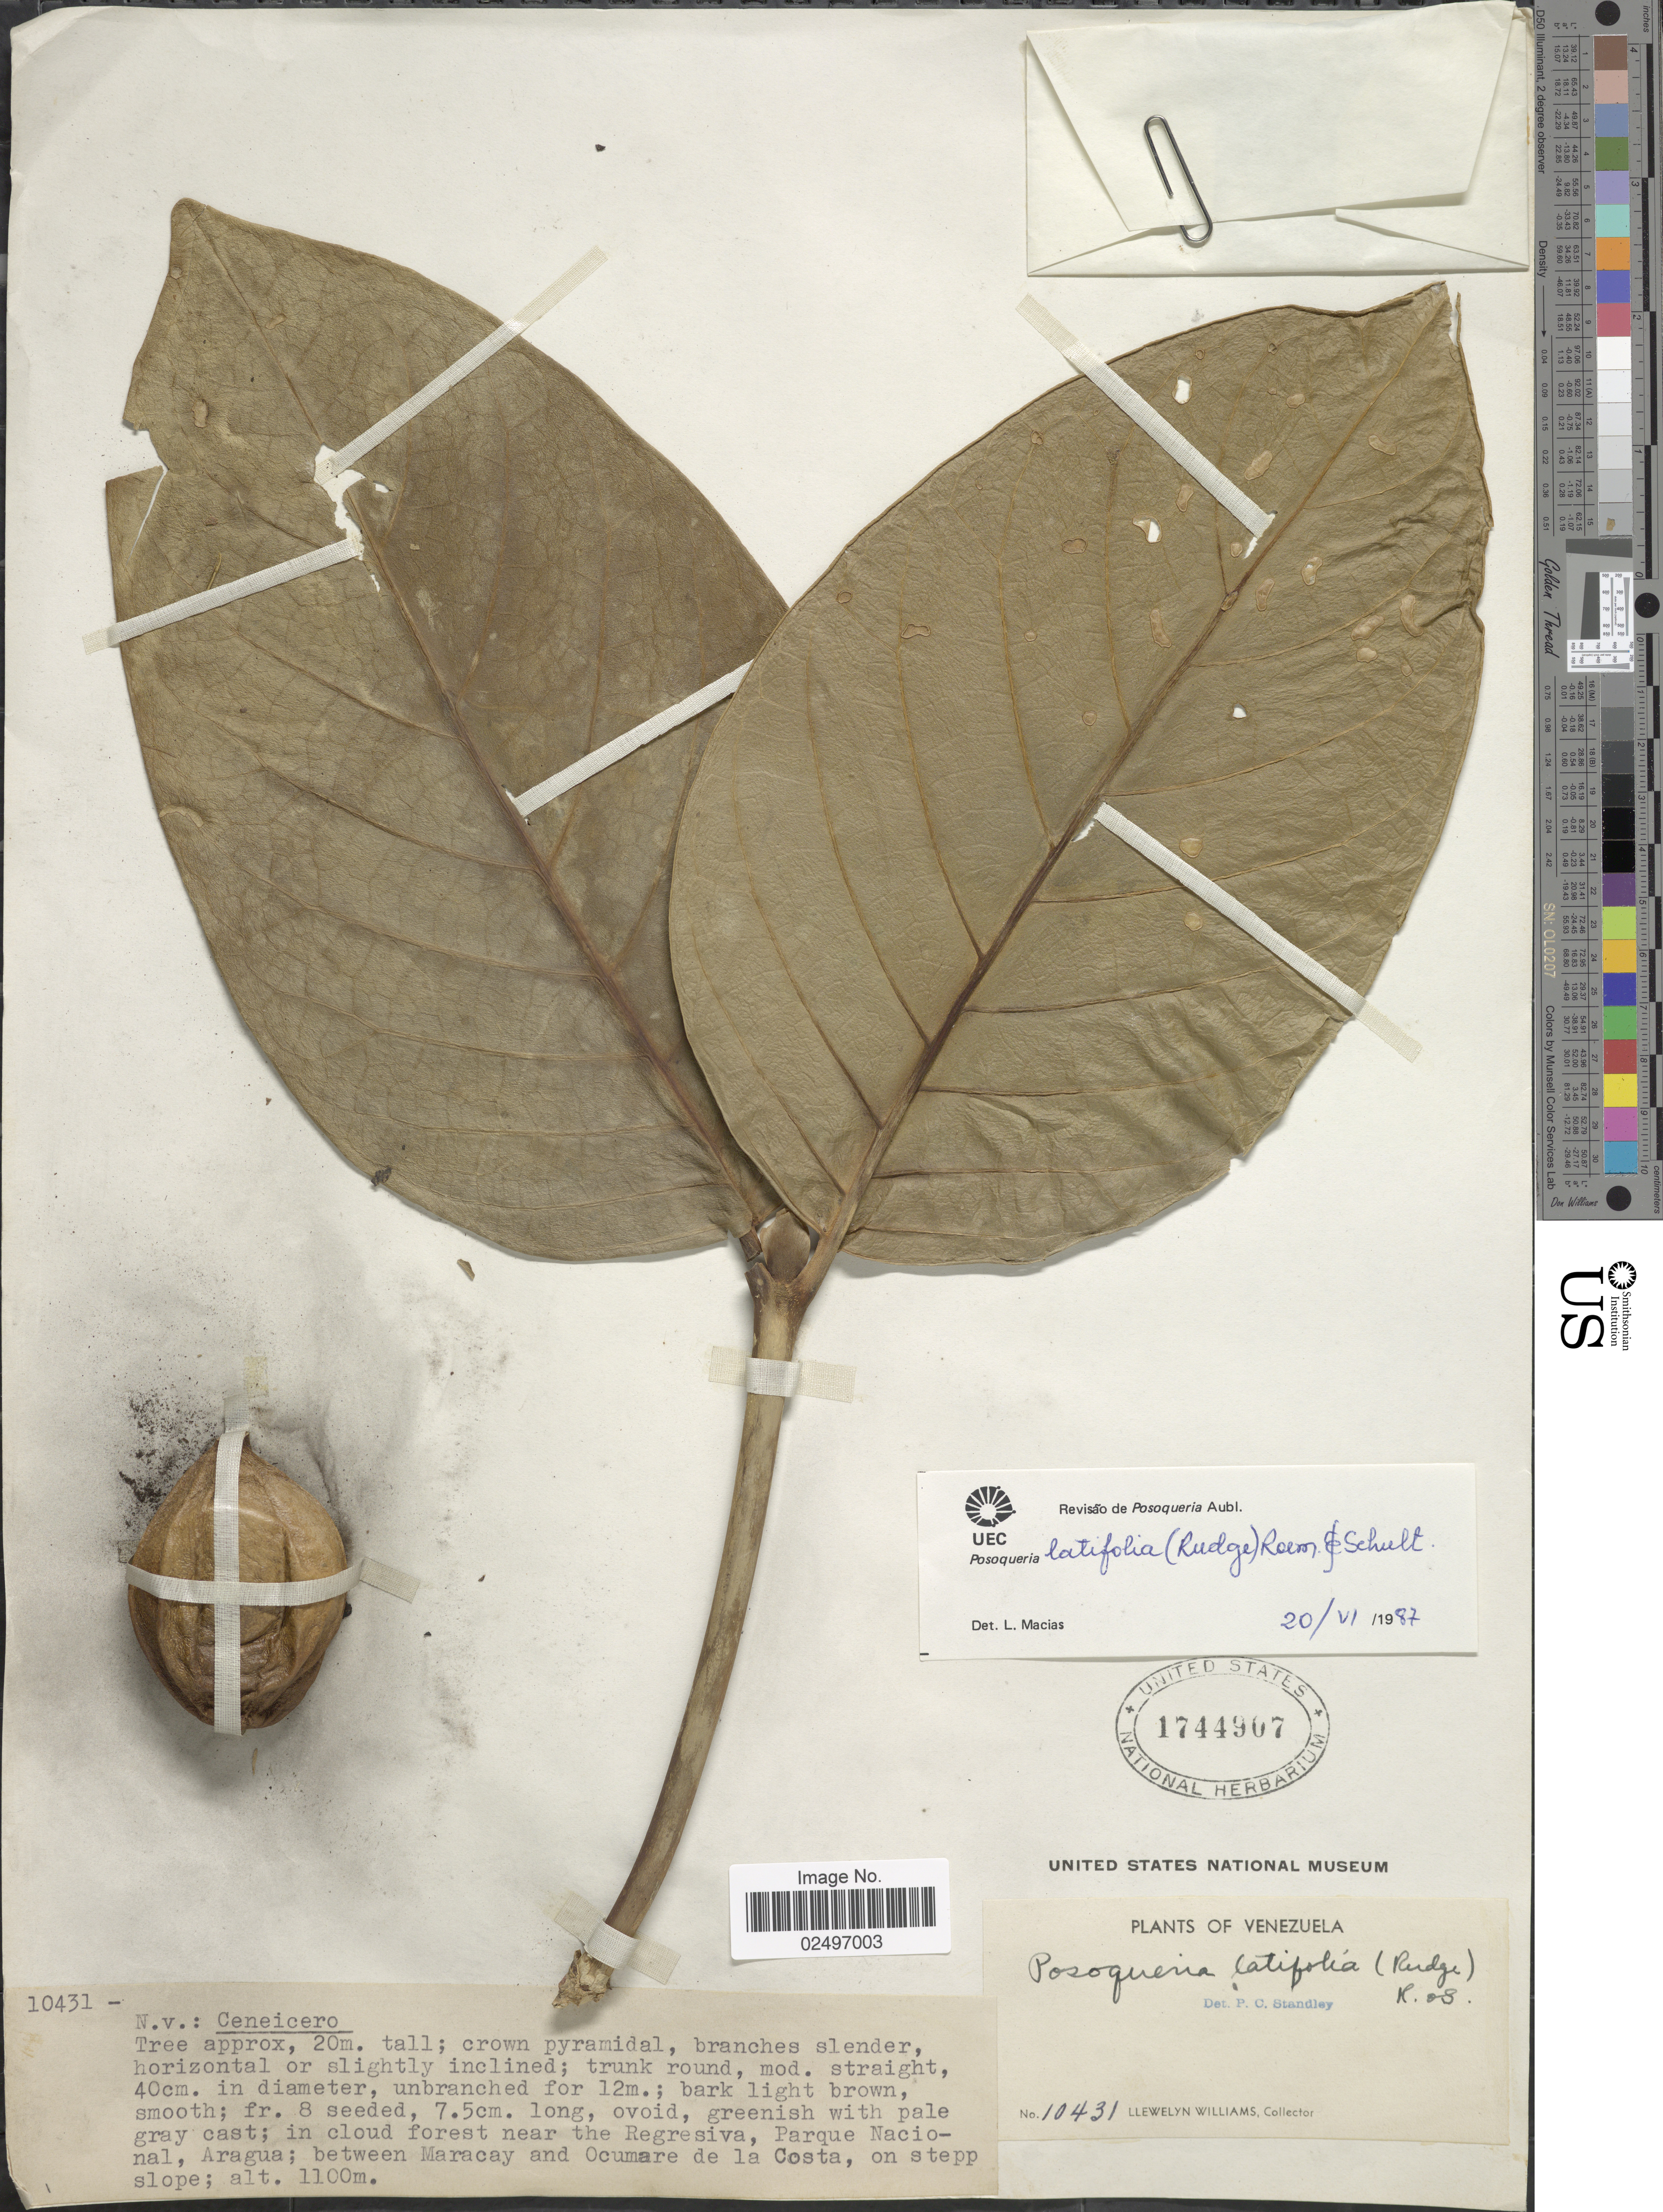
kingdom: Plantae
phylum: Tracheophyta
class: Magnoliopsida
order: Gentianales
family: Rubiaceae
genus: Posoqueria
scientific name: Posoqueria latifolia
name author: (Rudge) Roem. & Schult.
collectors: Ll. Williams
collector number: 10431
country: Venezuela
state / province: Aragua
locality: In cloud forest near the Regresiva, Parque Nacional, Aragua; between Maracay and Ocumare de la Costa, on stepp slope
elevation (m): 1100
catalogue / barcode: US 1744907